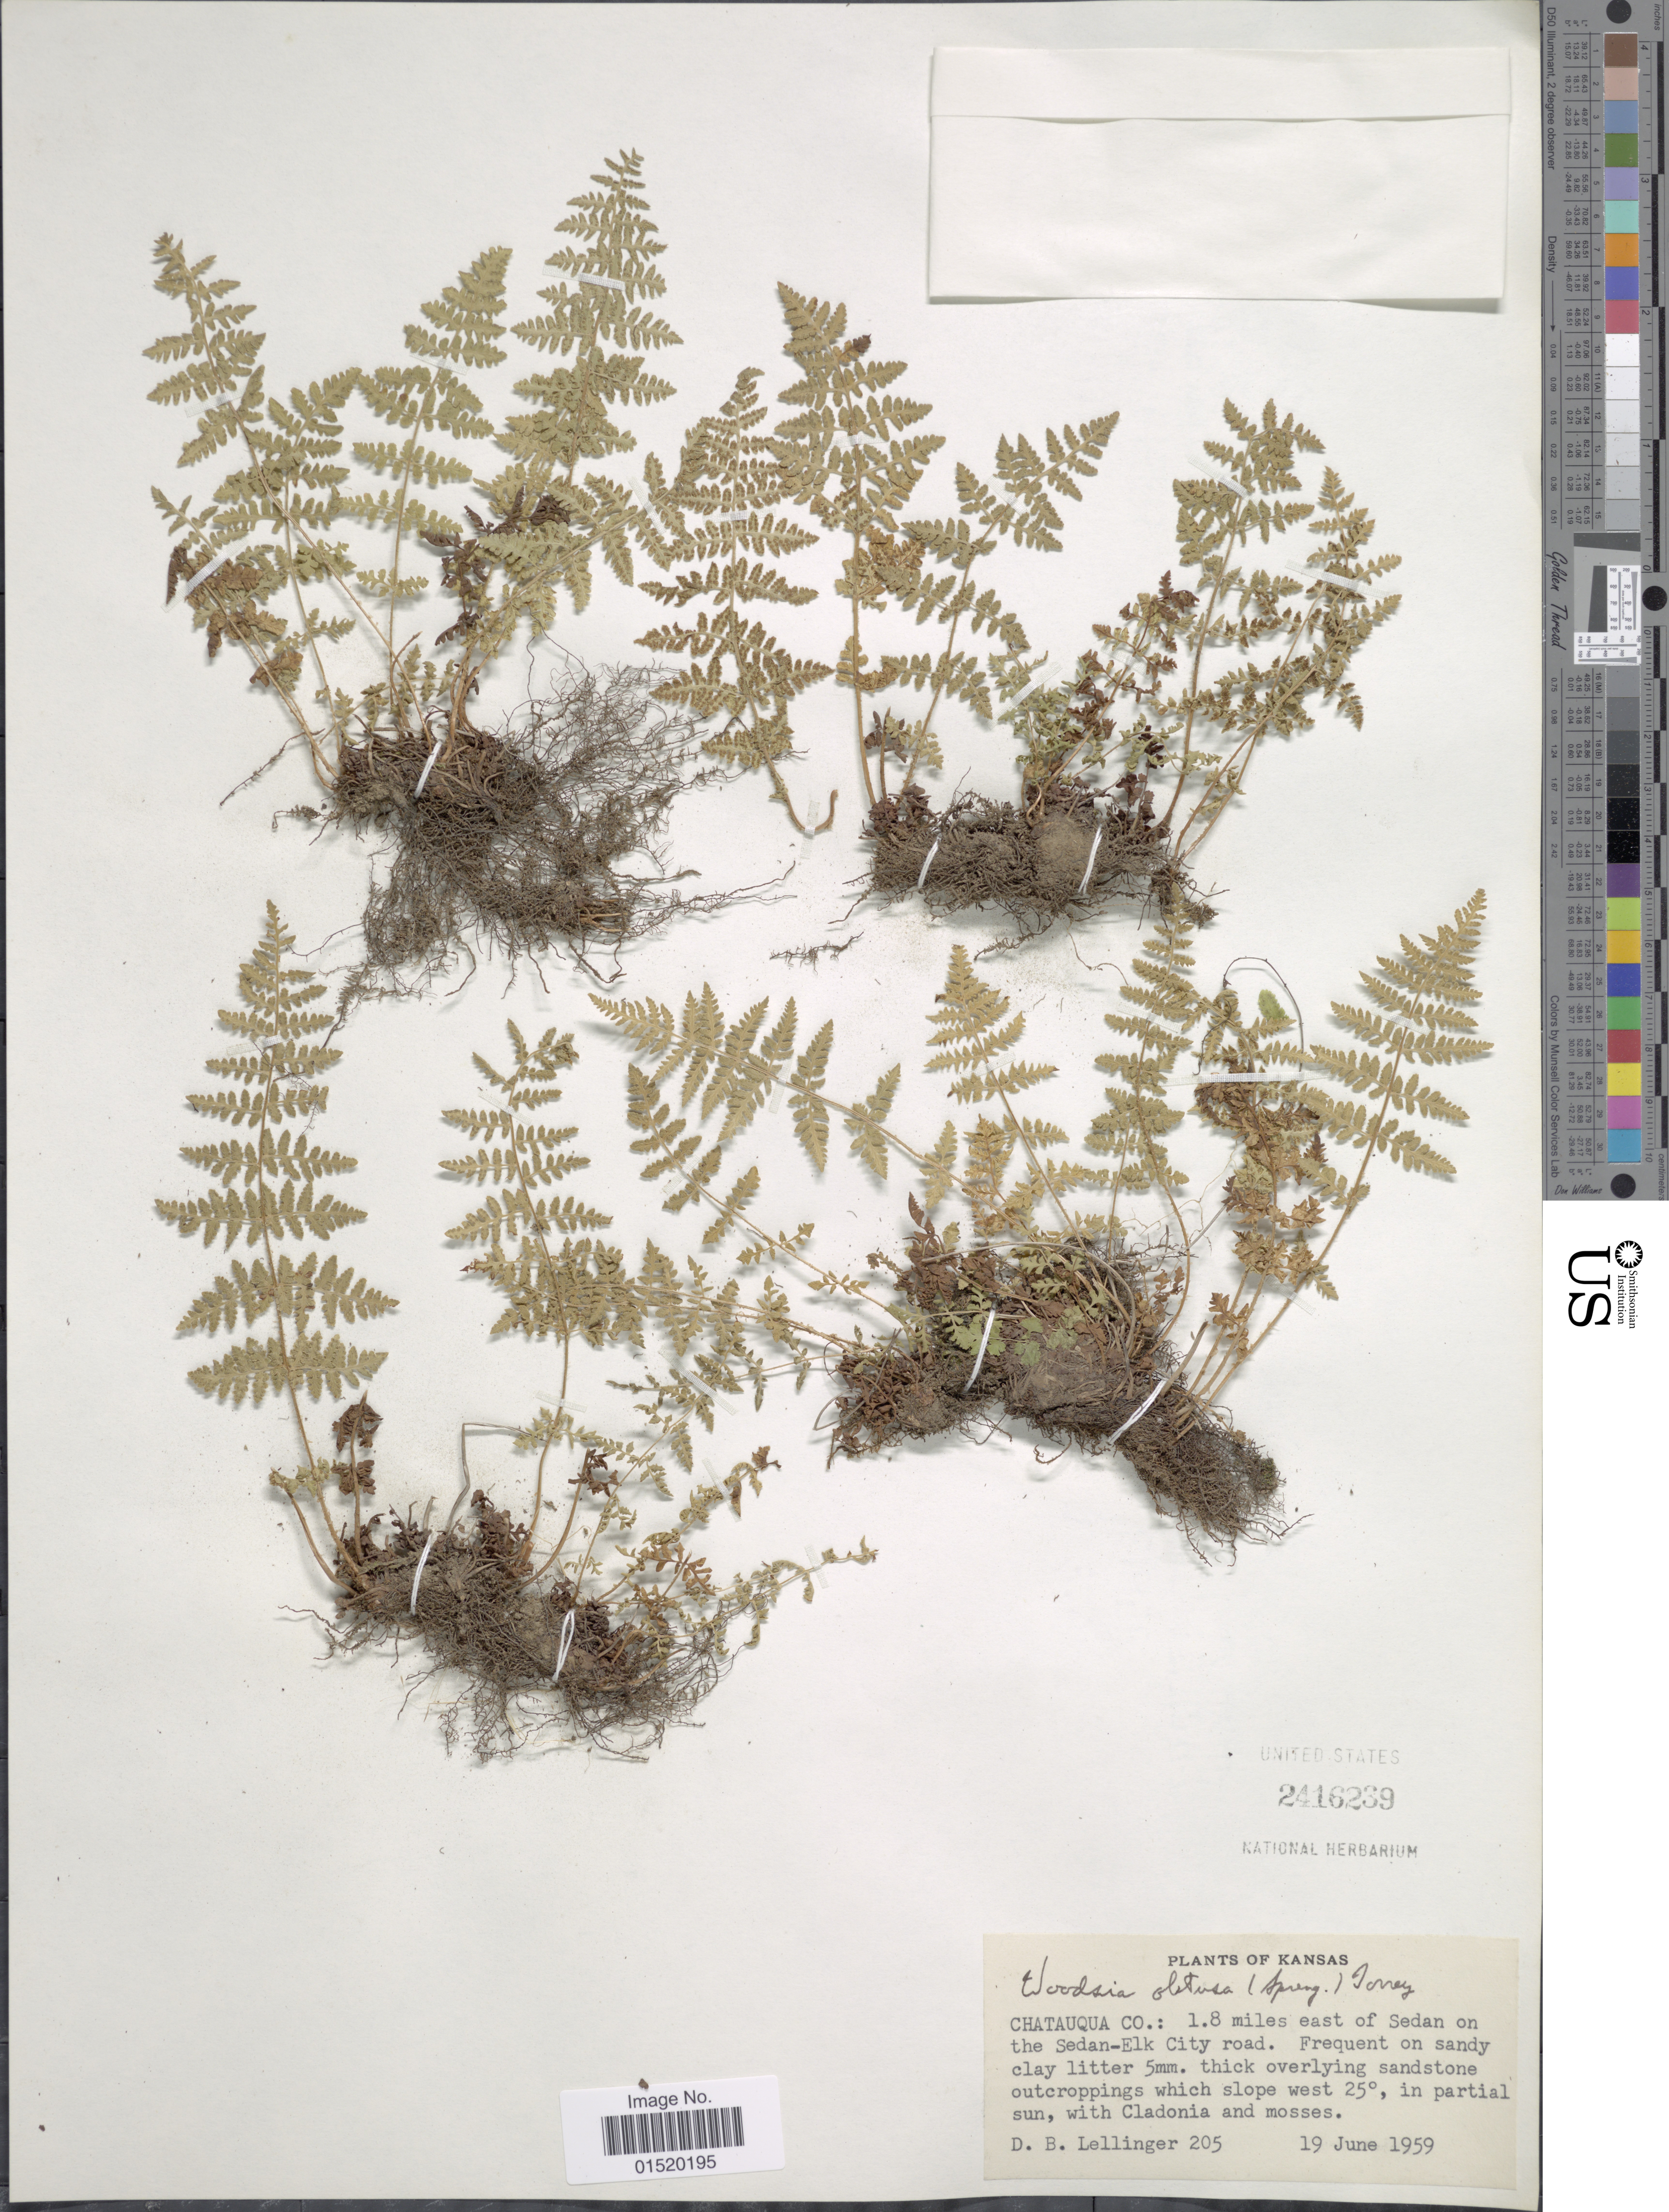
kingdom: Plantae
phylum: Tracheophyta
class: Polypodiopsida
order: Polypodiales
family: Woodsiaceae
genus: Woodsia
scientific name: Woodsia obtusa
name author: (Spreng.) Torr.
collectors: D. B. Lellinger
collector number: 205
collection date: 1959-06-19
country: United States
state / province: Kansas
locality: Chatauqua Co: 1.8 miles east of Sedan on the Sedan-Elk City road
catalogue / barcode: US 2416239